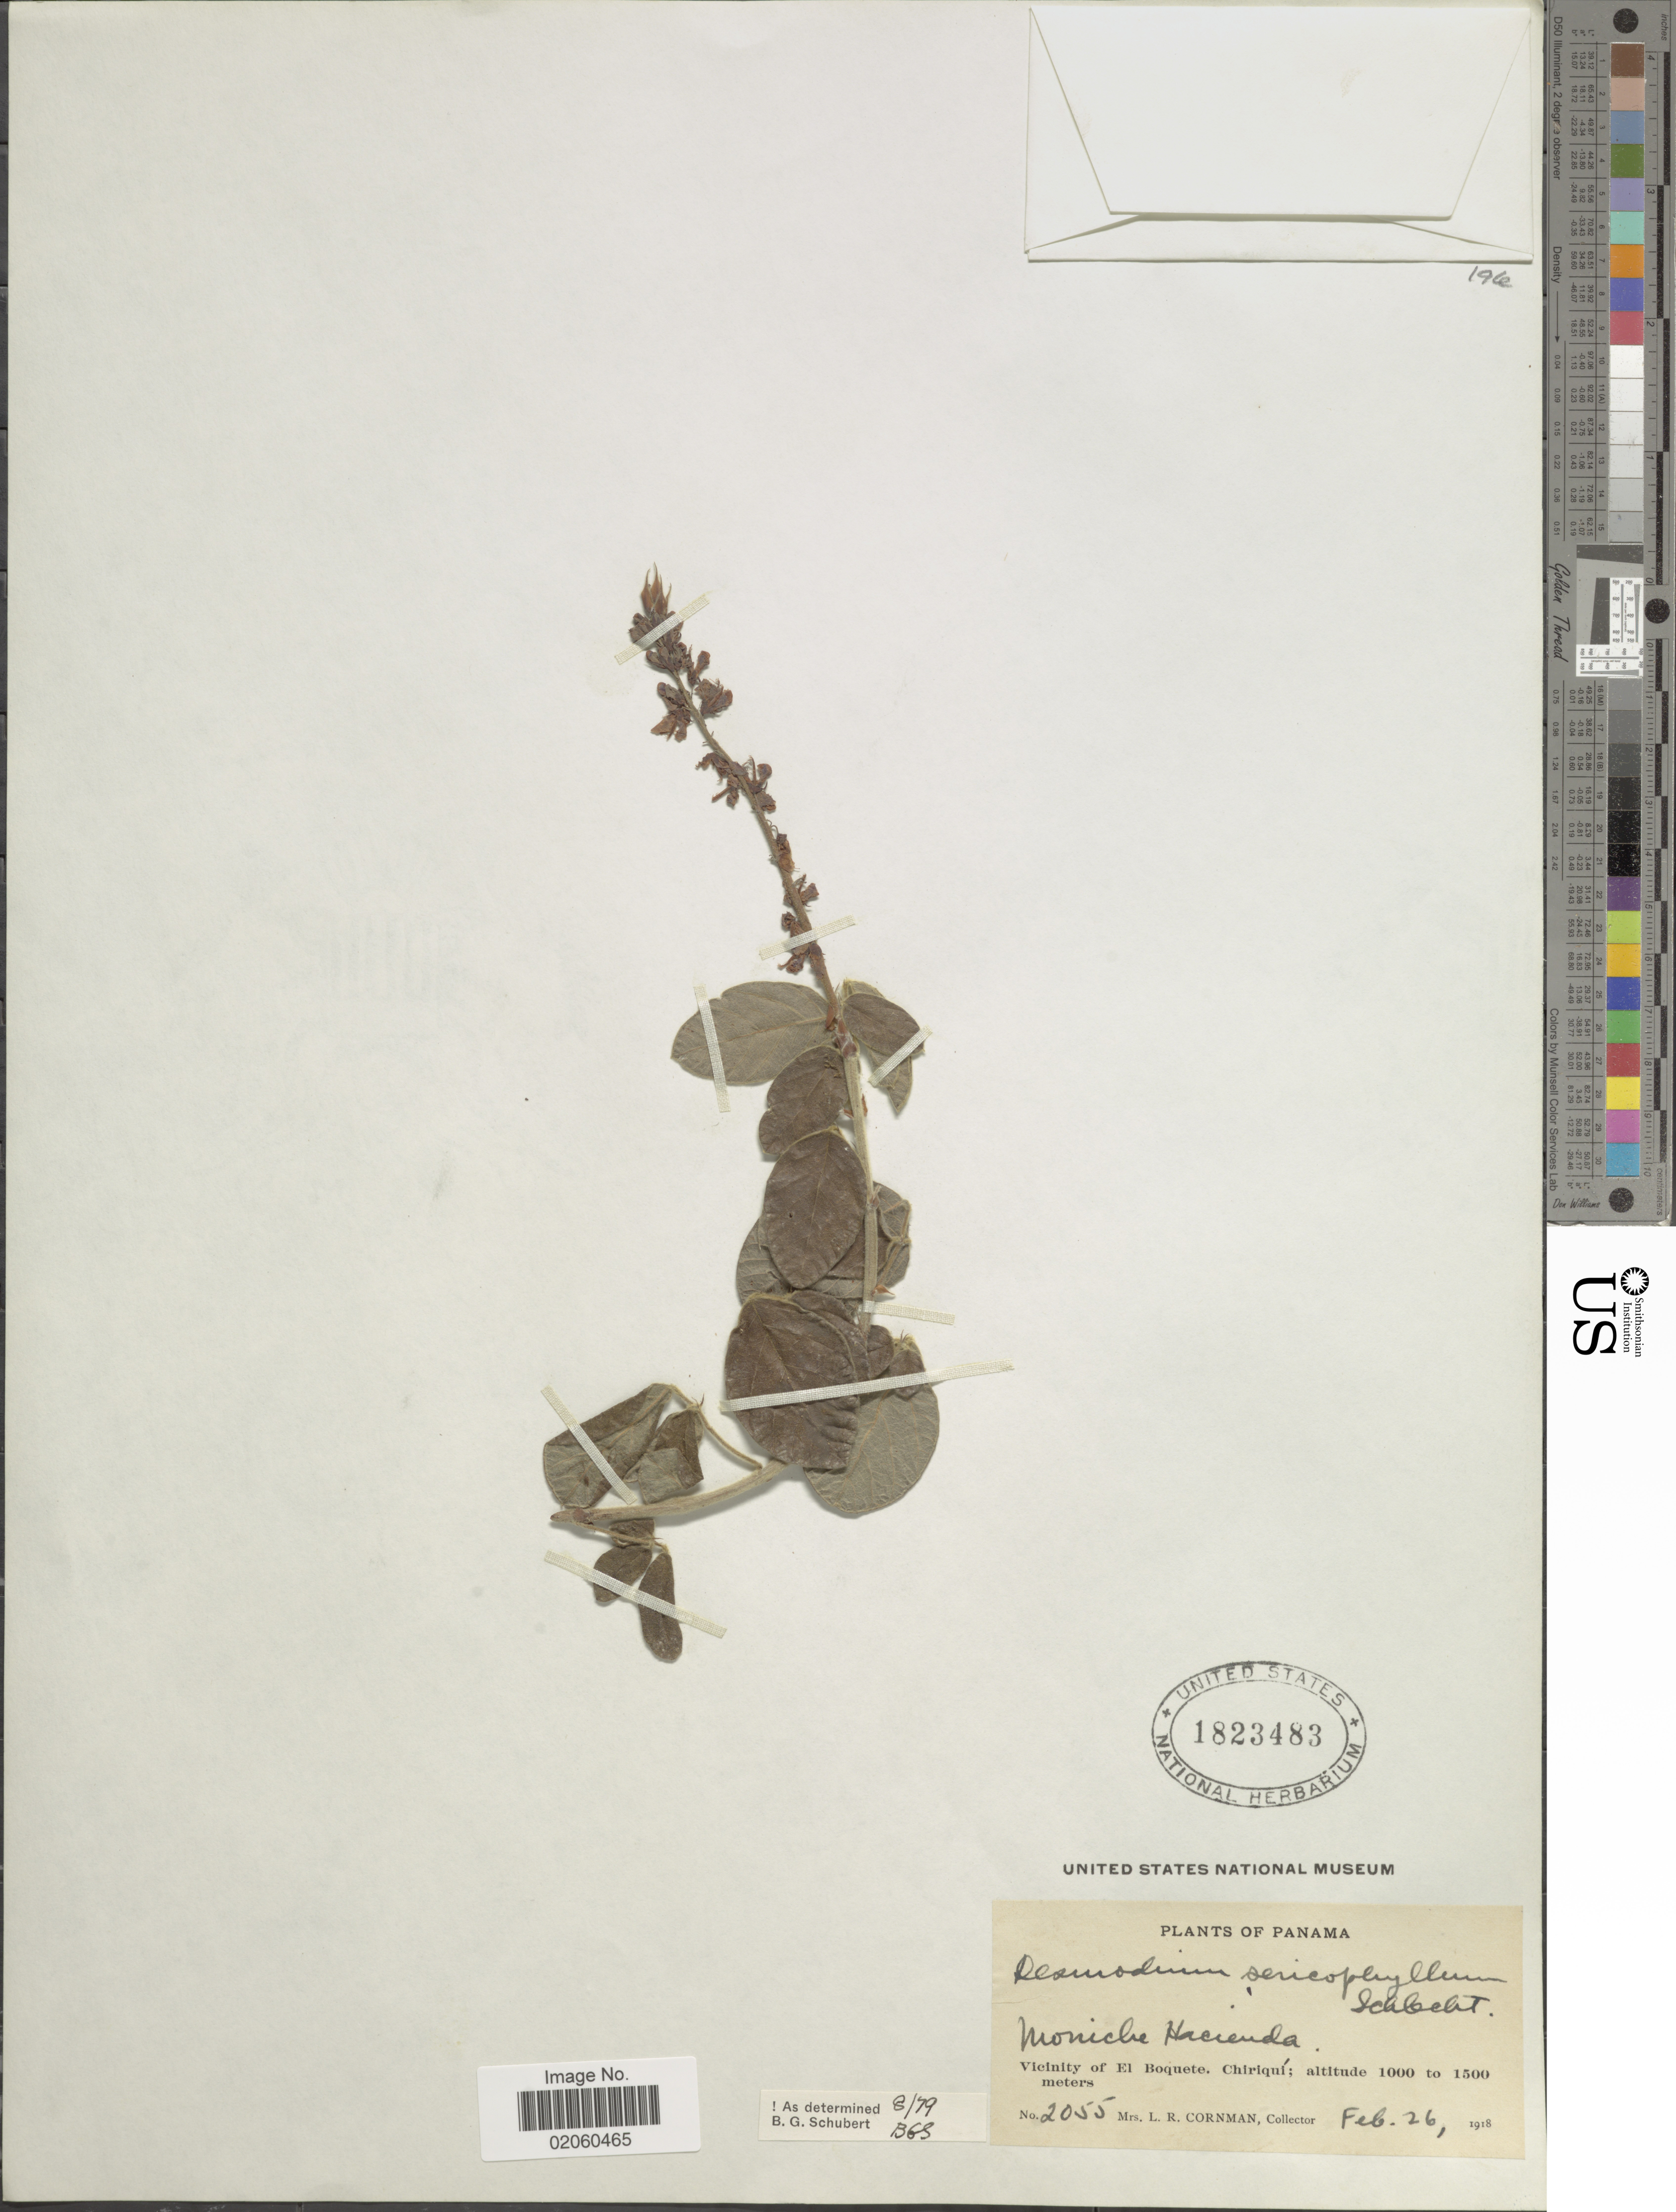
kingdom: Plantae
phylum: Tracheophyta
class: Magnoliopsida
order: Fabales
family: Fabaceae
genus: Desmodium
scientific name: Desmodium sericophyllum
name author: Schltdl.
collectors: L. Cornman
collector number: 2055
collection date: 1918-02-26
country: Panama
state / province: Chiriqui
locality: Vicinity of El Boquete, Chiriqui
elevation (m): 1000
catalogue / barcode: US 1823483